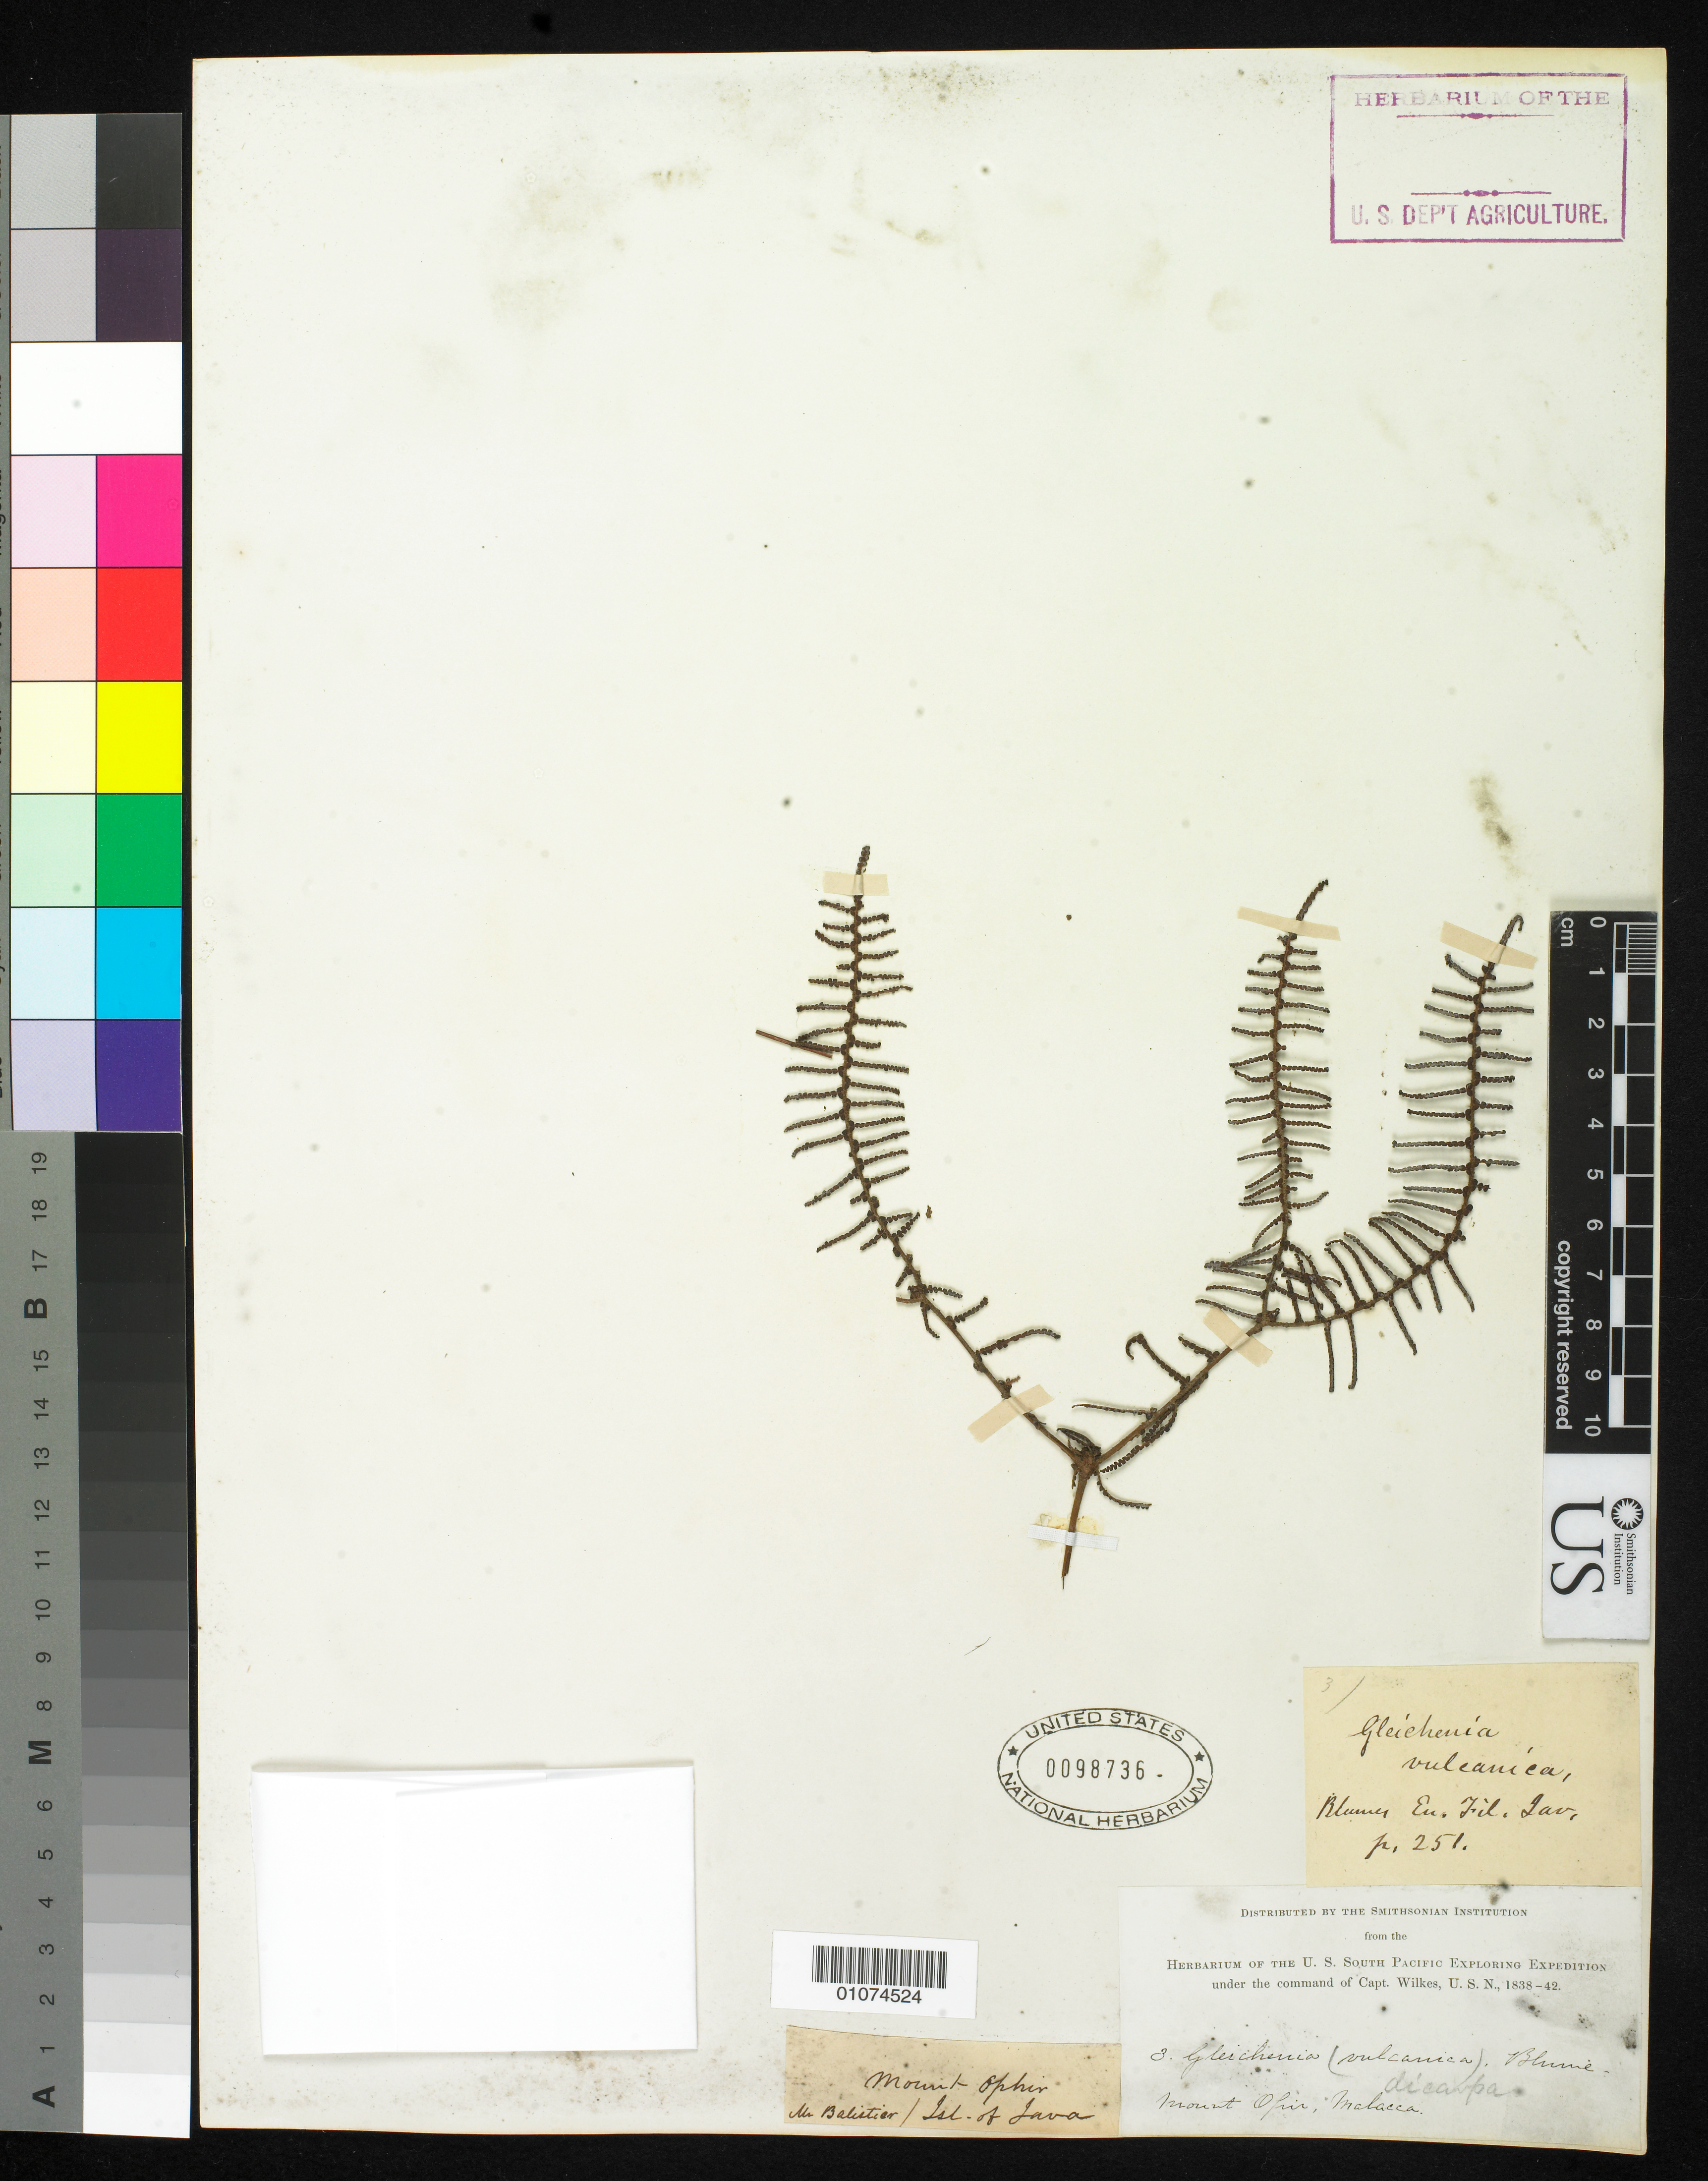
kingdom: Plantae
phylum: Tracheophyta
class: Polypodiopsida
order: Gleicheniales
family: Gleicheniaceae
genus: Gleichenia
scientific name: Gleichenia vulcanica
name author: Blume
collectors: Wilkes Explor. Exped.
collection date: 1838/1842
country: Philippines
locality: Java, Mount Ophir, Malaya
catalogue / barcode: US 98736